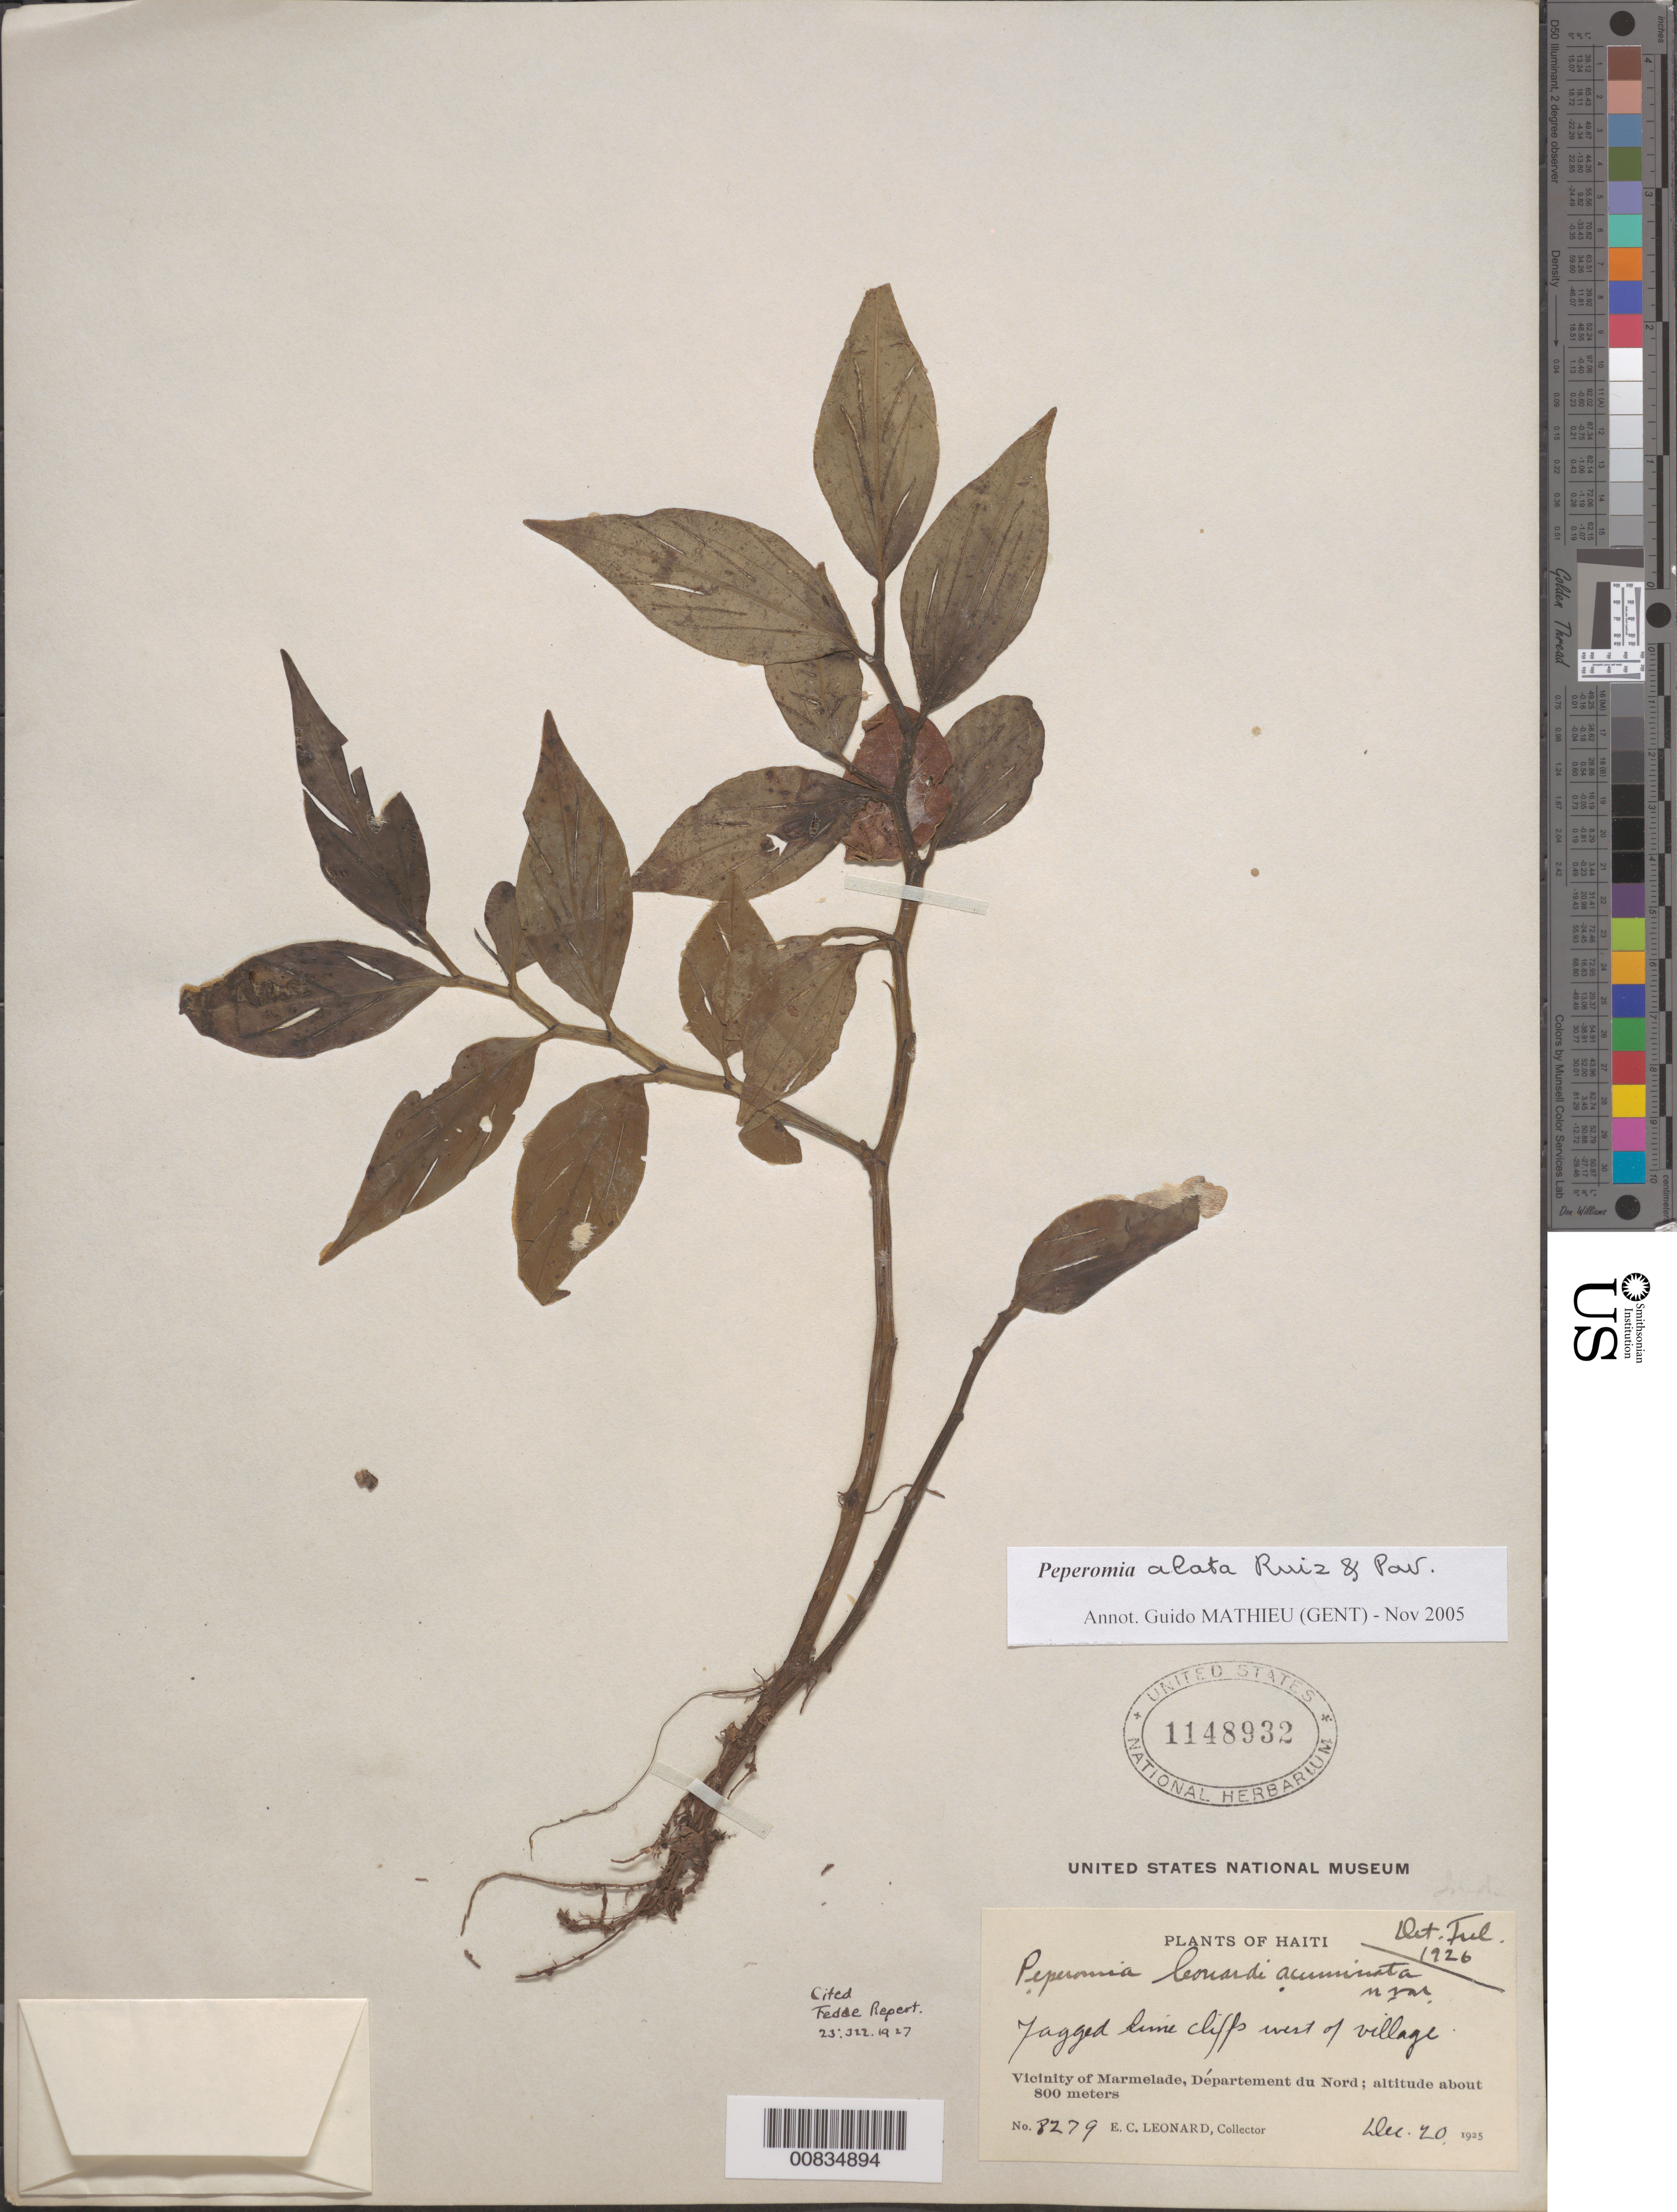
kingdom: Plantae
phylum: Tracheophyta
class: Magnoliopsida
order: Piperales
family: Piperaceae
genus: Peperomia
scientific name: Peperomia alata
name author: Ruiz & Pav.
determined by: Mathieu, Guido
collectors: E. C. Leonard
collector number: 8279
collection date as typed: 20 Dec 1925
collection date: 1925-12-20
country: Haiti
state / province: Nord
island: Hispaniola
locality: Vicinity of Marmelade, cliffs west of village.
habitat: Jagged lime cliffs.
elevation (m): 800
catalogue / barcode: US 1148932